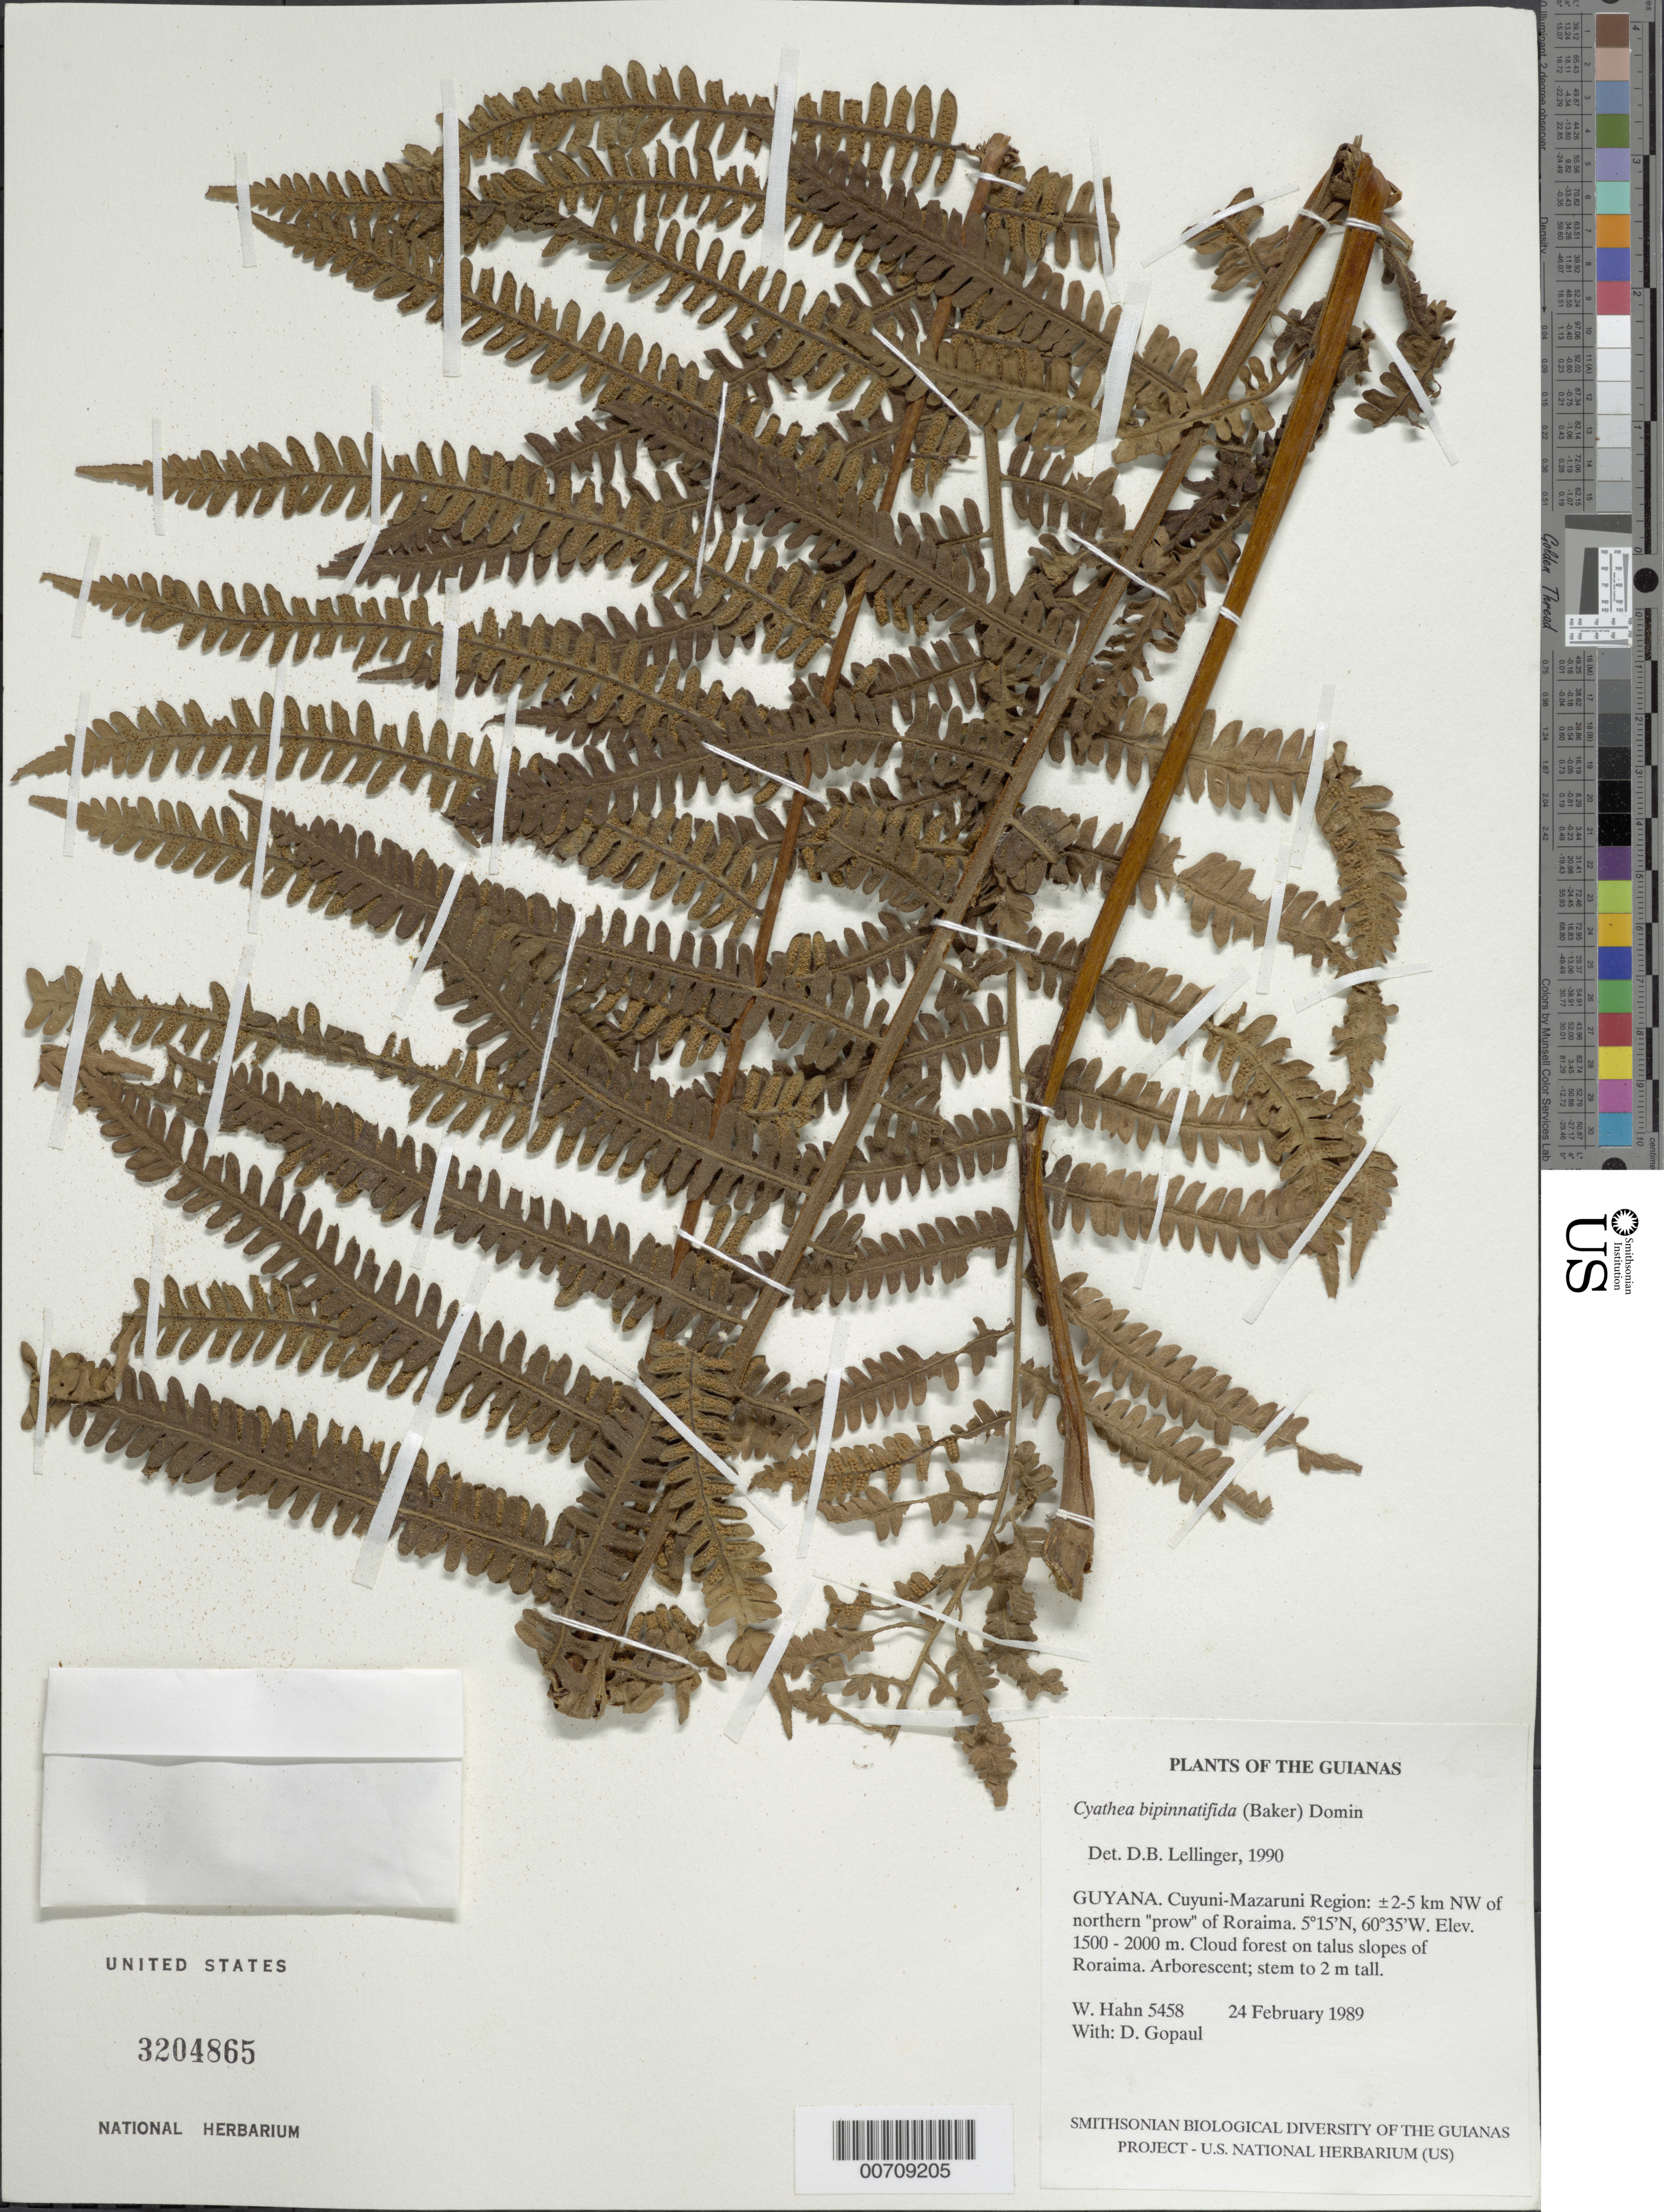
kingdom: Plantae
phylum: Tracheophyta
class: Polypodiopsida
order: Cyatheales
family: Cyatheaceae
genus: Cyathea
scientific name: Cyathea bipinnatifida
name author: (Baker) Domin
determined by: Lellinger, David B., (BOT), Smithsonian Institution - National Museum of Natural History (UNITED STATES)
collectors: W. Hahn & D. Gopaul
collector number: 5458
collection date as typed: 24 February 1989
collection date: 1989-02-24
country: Guyana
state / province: Cuyuni-Mazaruni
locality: ±2-5 km NW of northern "prow" of Roraima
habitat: Cloud forest on talus slopes of Roraima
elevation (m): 1500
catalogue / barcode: US 3204865